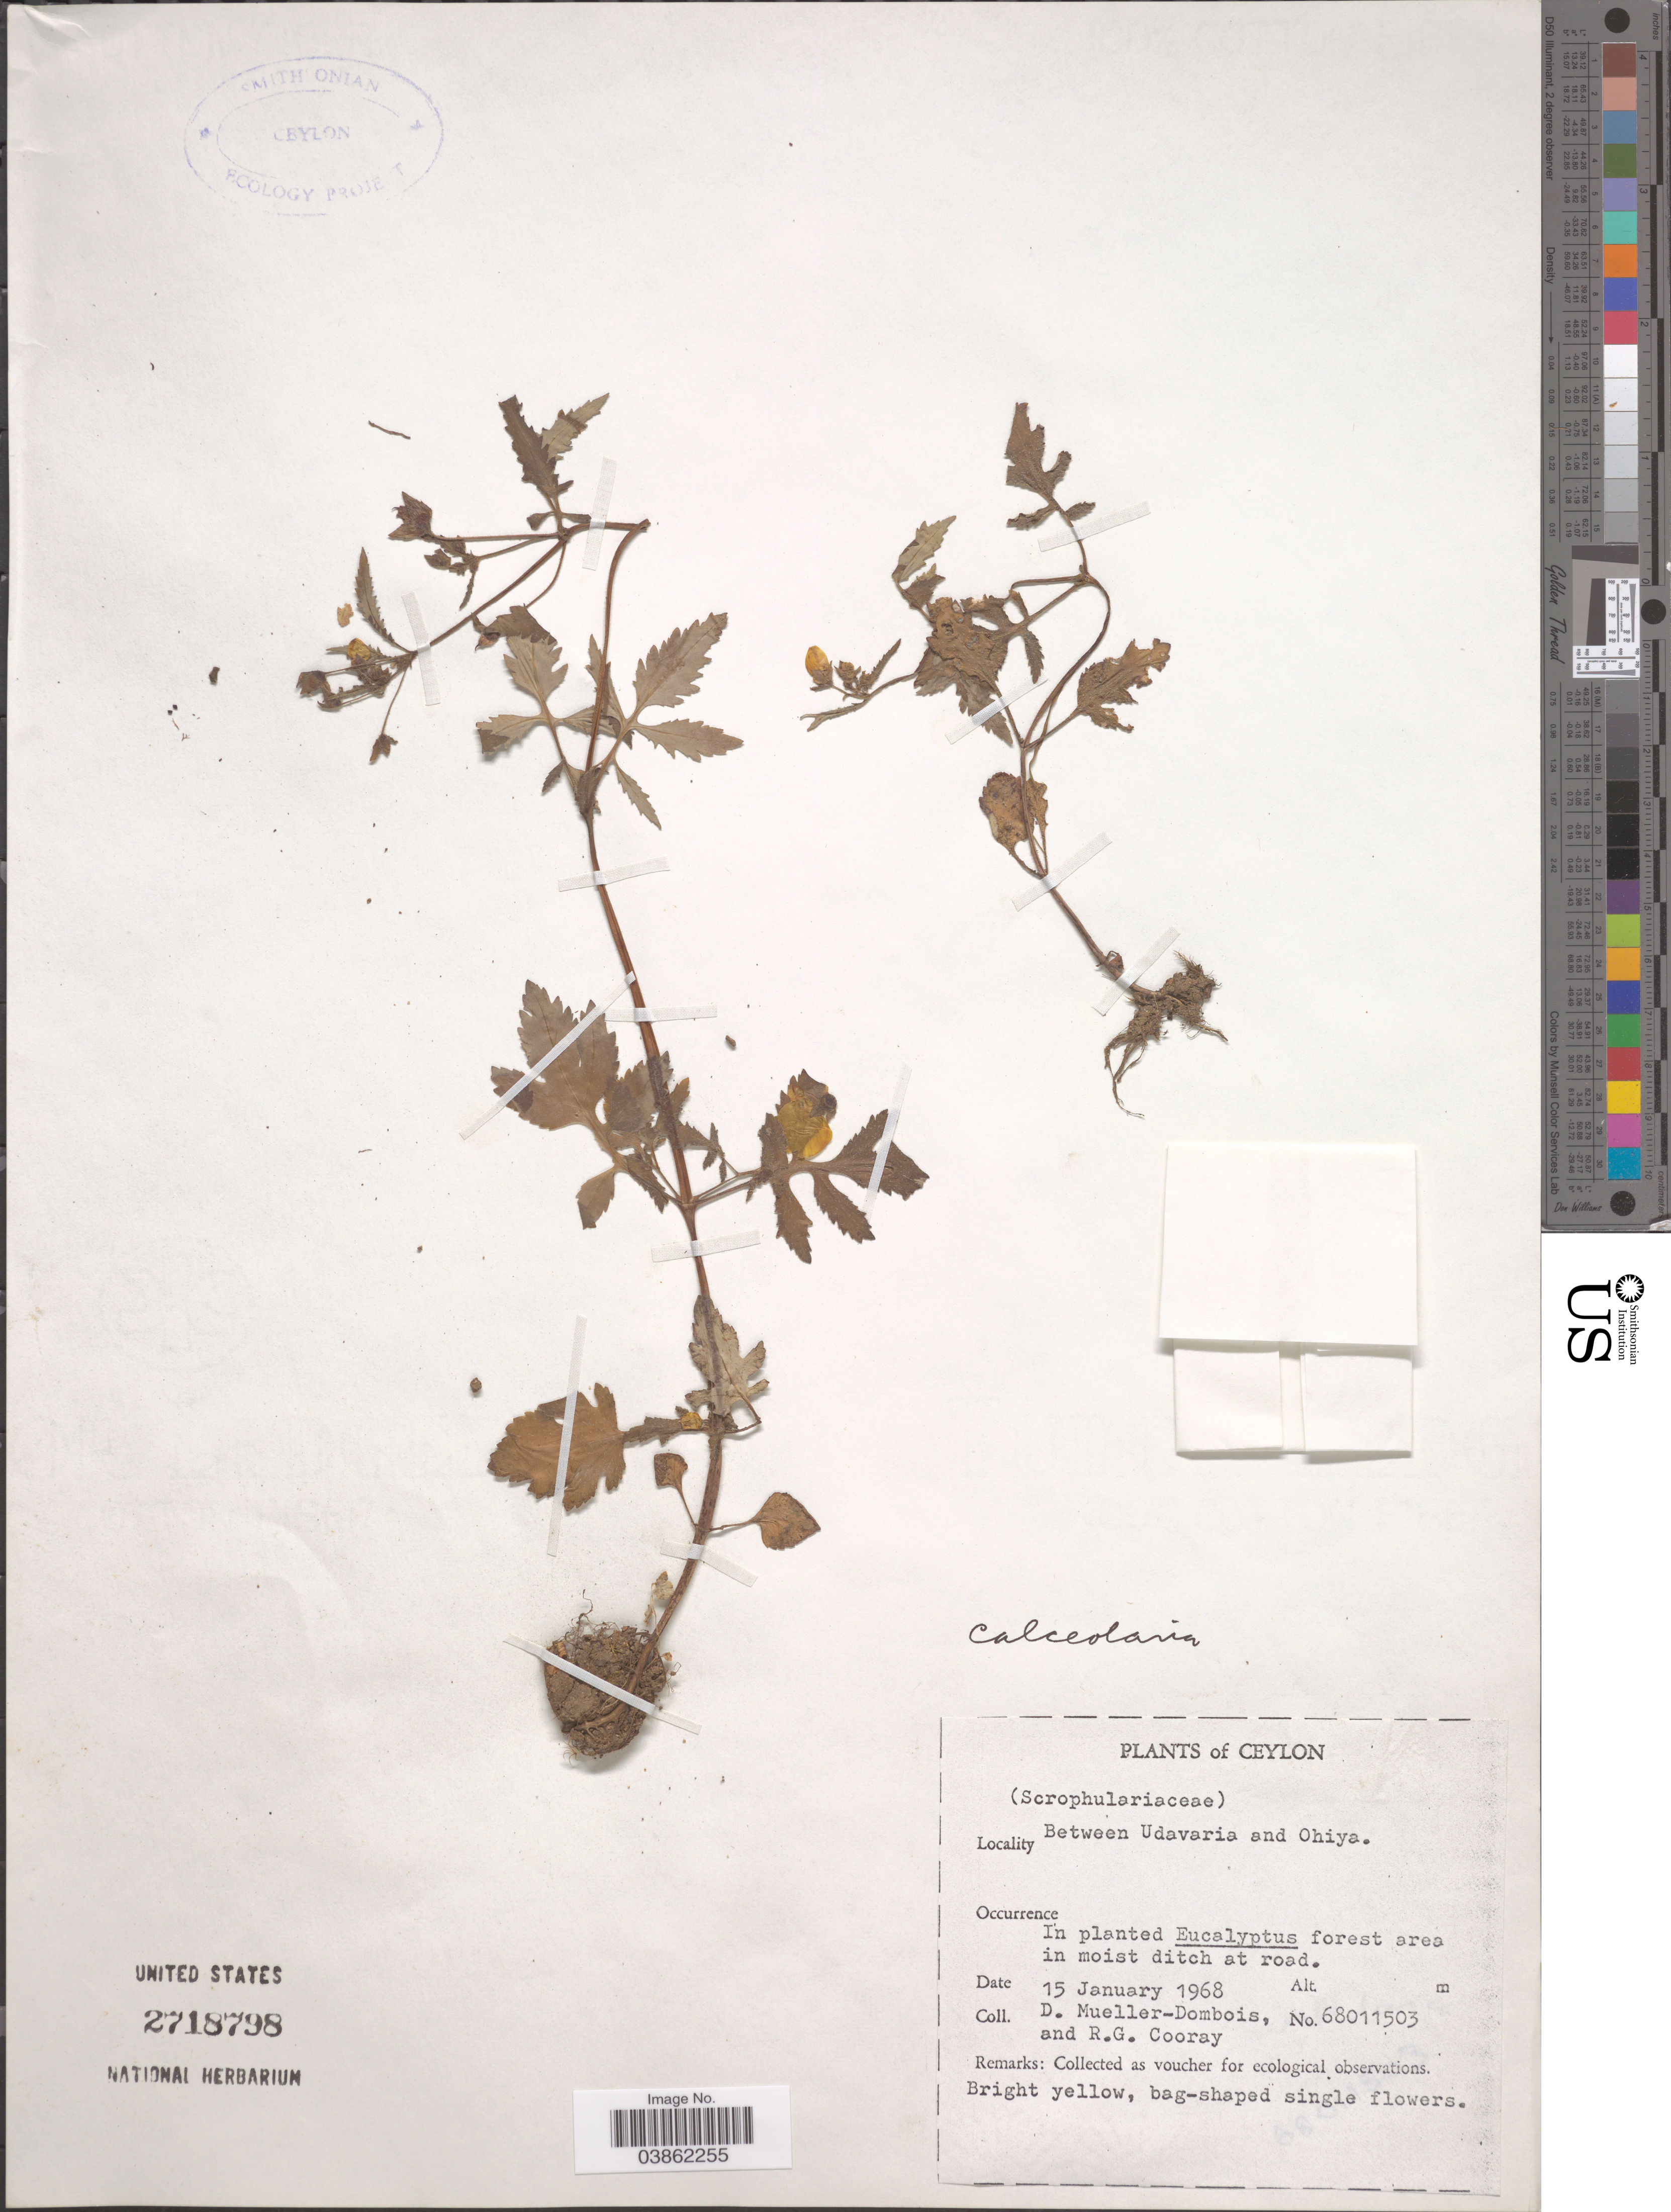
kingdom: Plantae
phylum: Tracheophyta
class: Magnoliopsida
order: Lamiales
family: Calceolariaceae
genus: Calceolaria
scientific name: Calceolaria tripartita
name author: Ruiz & Pav.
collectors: D. Mueller-Dombois & R. Cooray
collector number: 68011503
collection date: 1968-01-15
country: Sri Lanka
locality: Ceylon. Between Udavaria and Ohiya.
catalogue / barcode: US 2718798